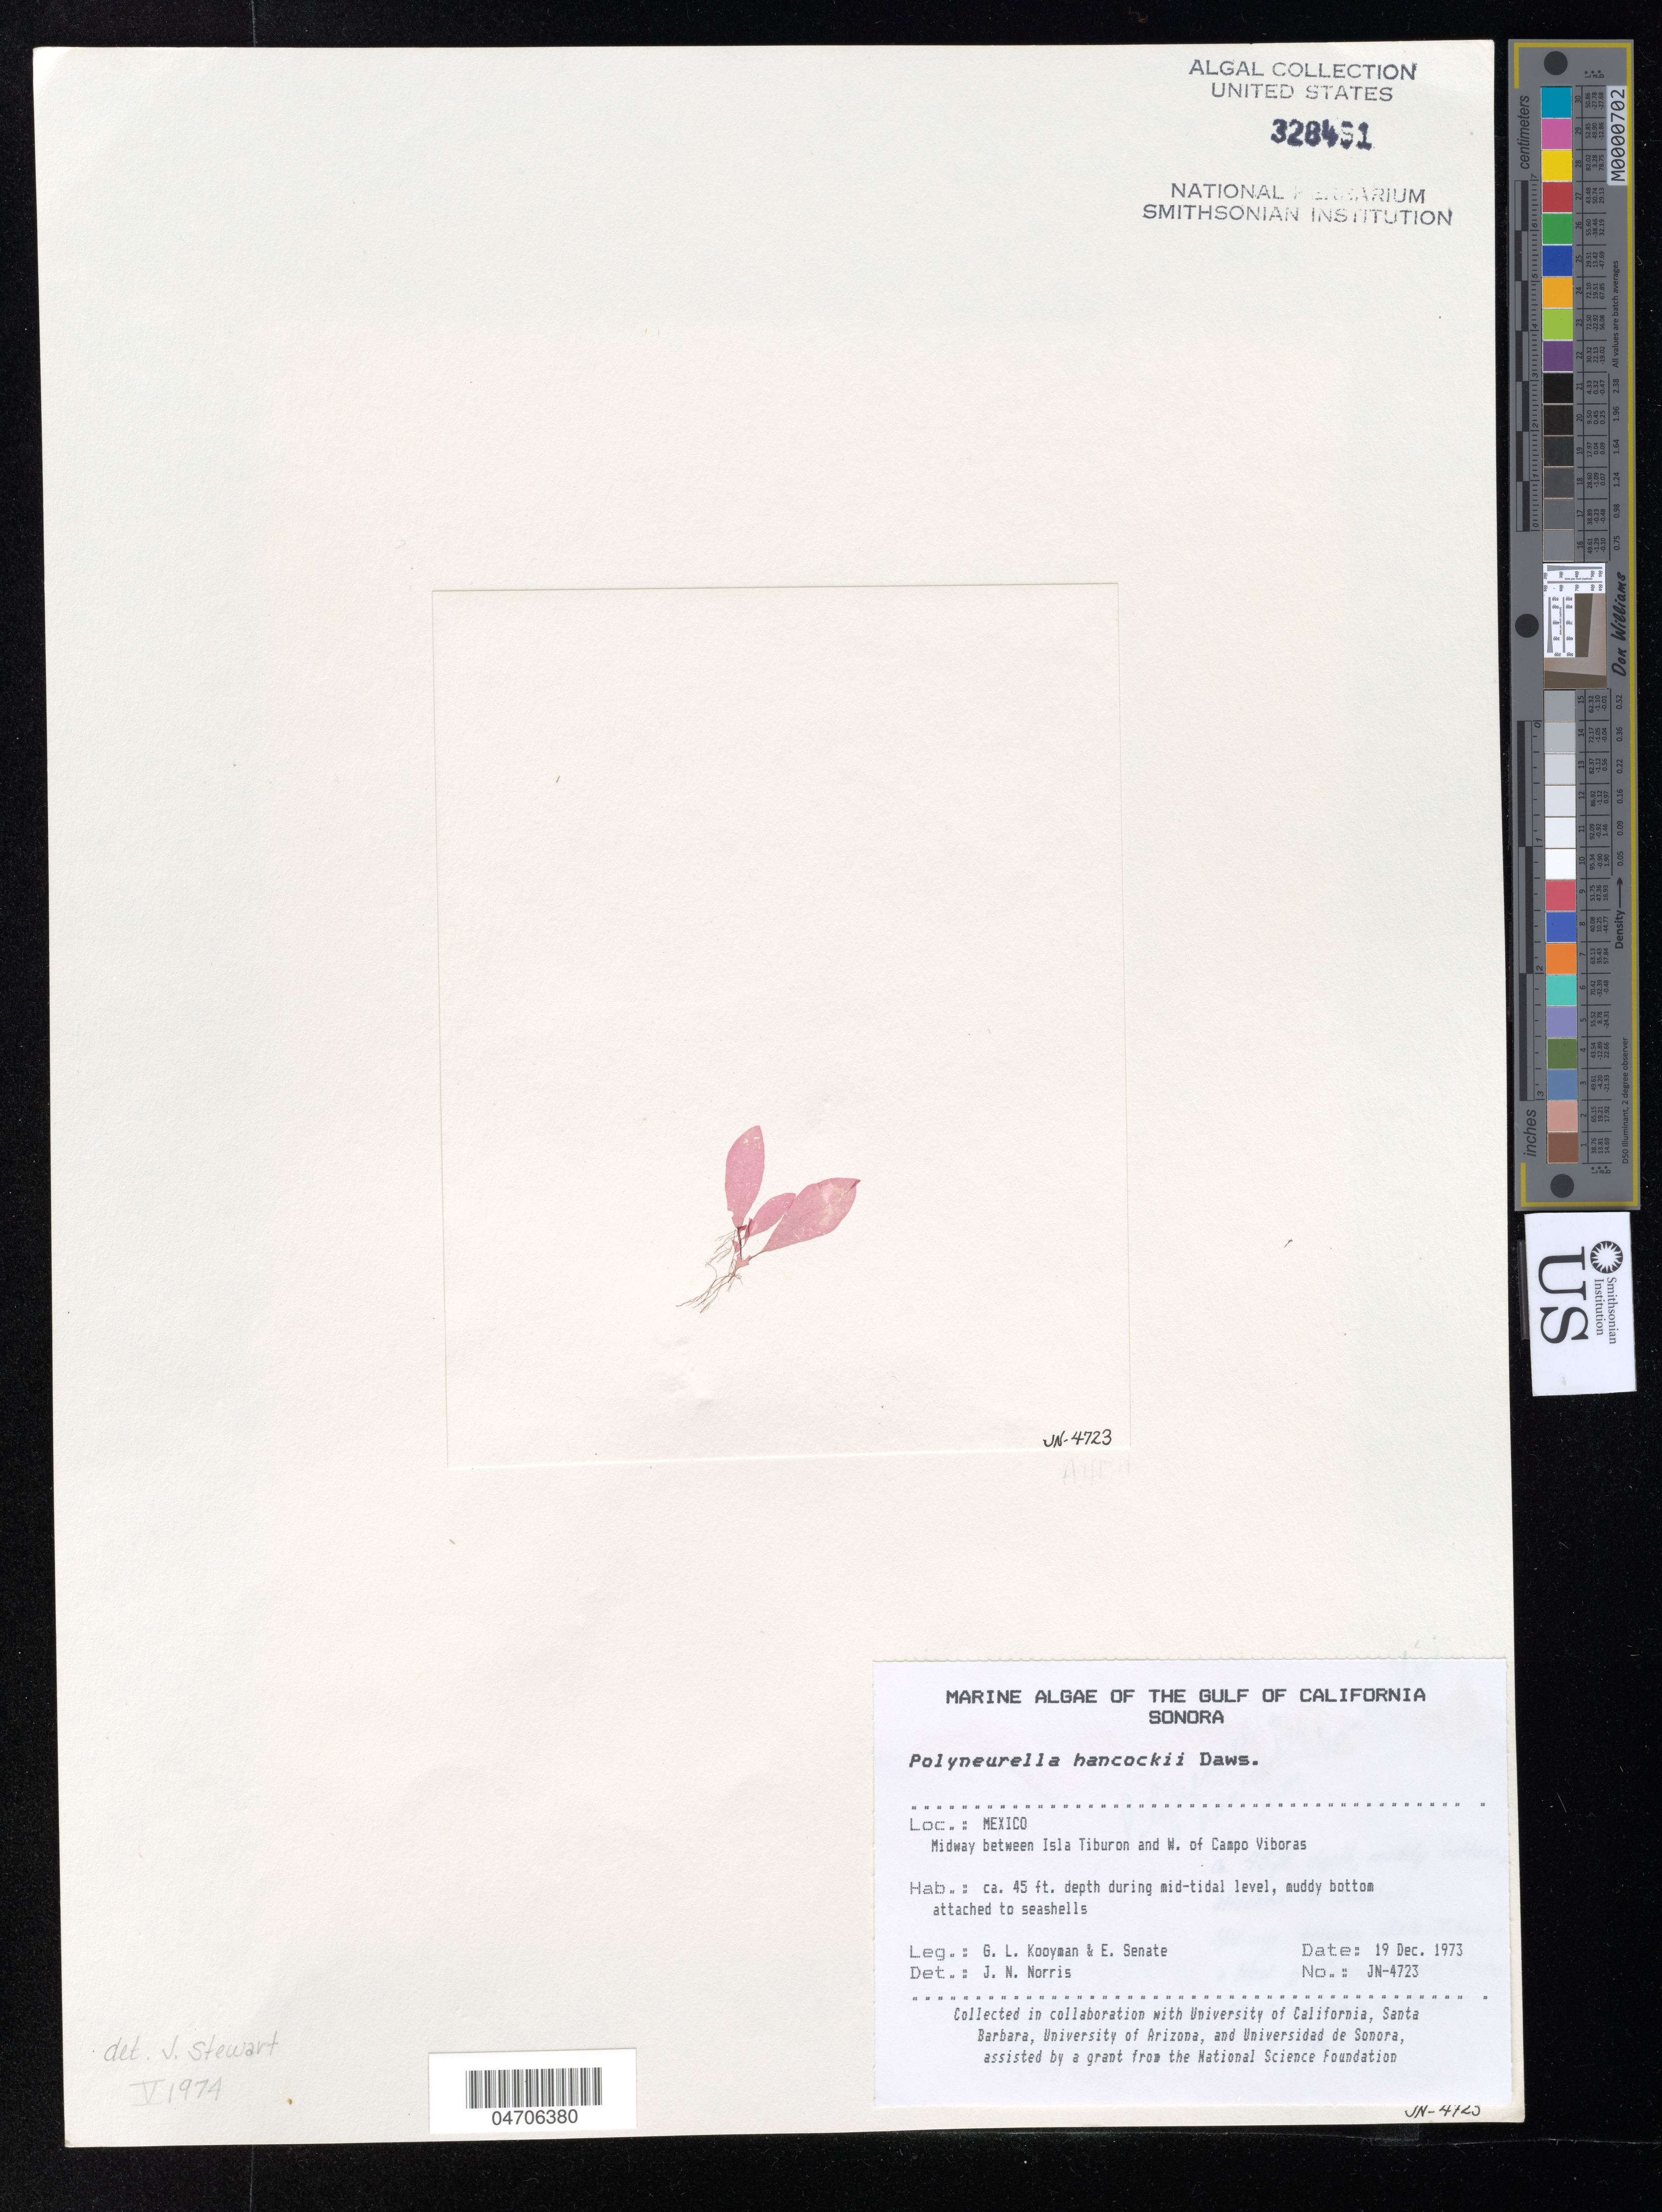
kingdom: Plantae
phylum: Rhodophyta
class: Florideophyceae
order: Ceramiales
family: Delesseriaceae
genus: Polyneurella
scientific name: Polyneurella hancockii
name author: E.Y. Dawson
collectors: G. Kooyman & E. Senate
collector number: JN-4723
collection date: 1973-12-19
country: Mexico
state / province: Sonora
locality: The Gulf of California. Midway between Isla Tiburon and W. of Campo Viboras.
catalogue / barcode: US 328491